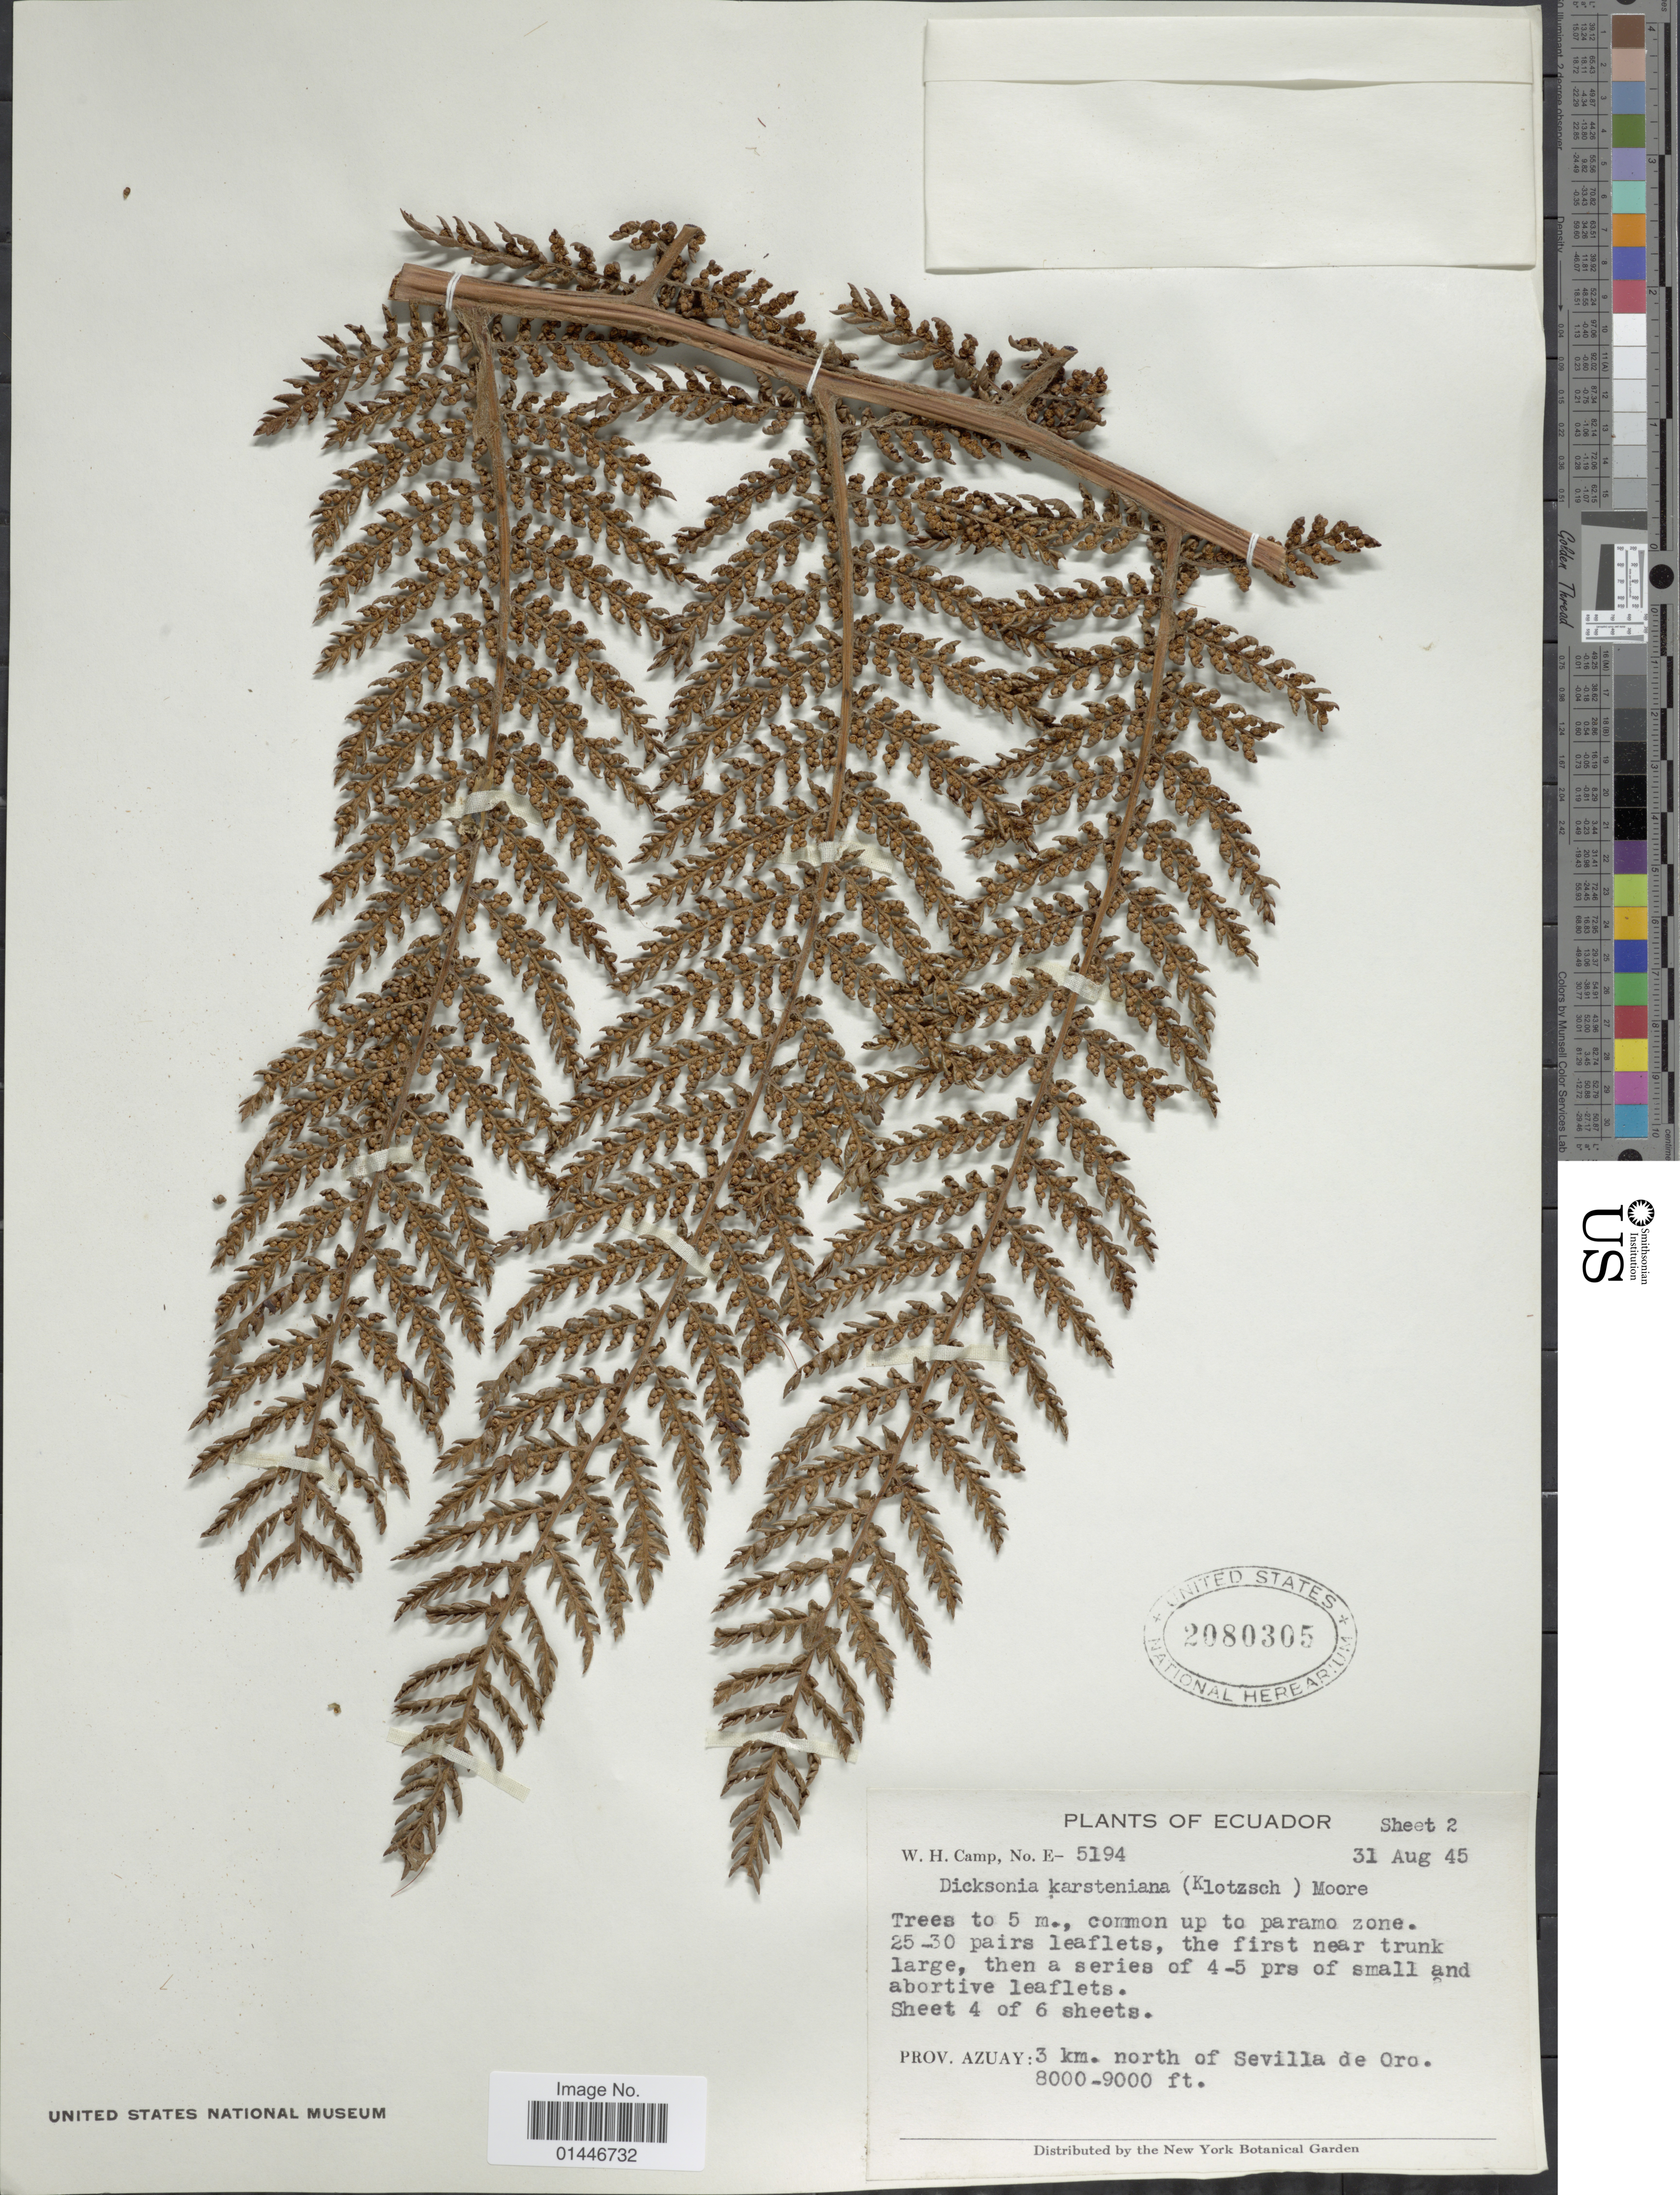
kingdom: Plantae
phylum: Tracheophyta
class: Polypodiopsida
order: Cyatheales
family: Dicksoniaceae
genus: Dicksonia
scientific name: Dicksonia karsteniana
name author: Klotzsch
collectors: W. H. Camp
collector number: E-5194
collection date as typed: Transcribed d/m/y: 31/8/45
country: Ecuador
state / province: Azuay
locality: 3 km north of Sevilla de Oro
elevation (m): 2438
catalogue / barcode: US 2080305